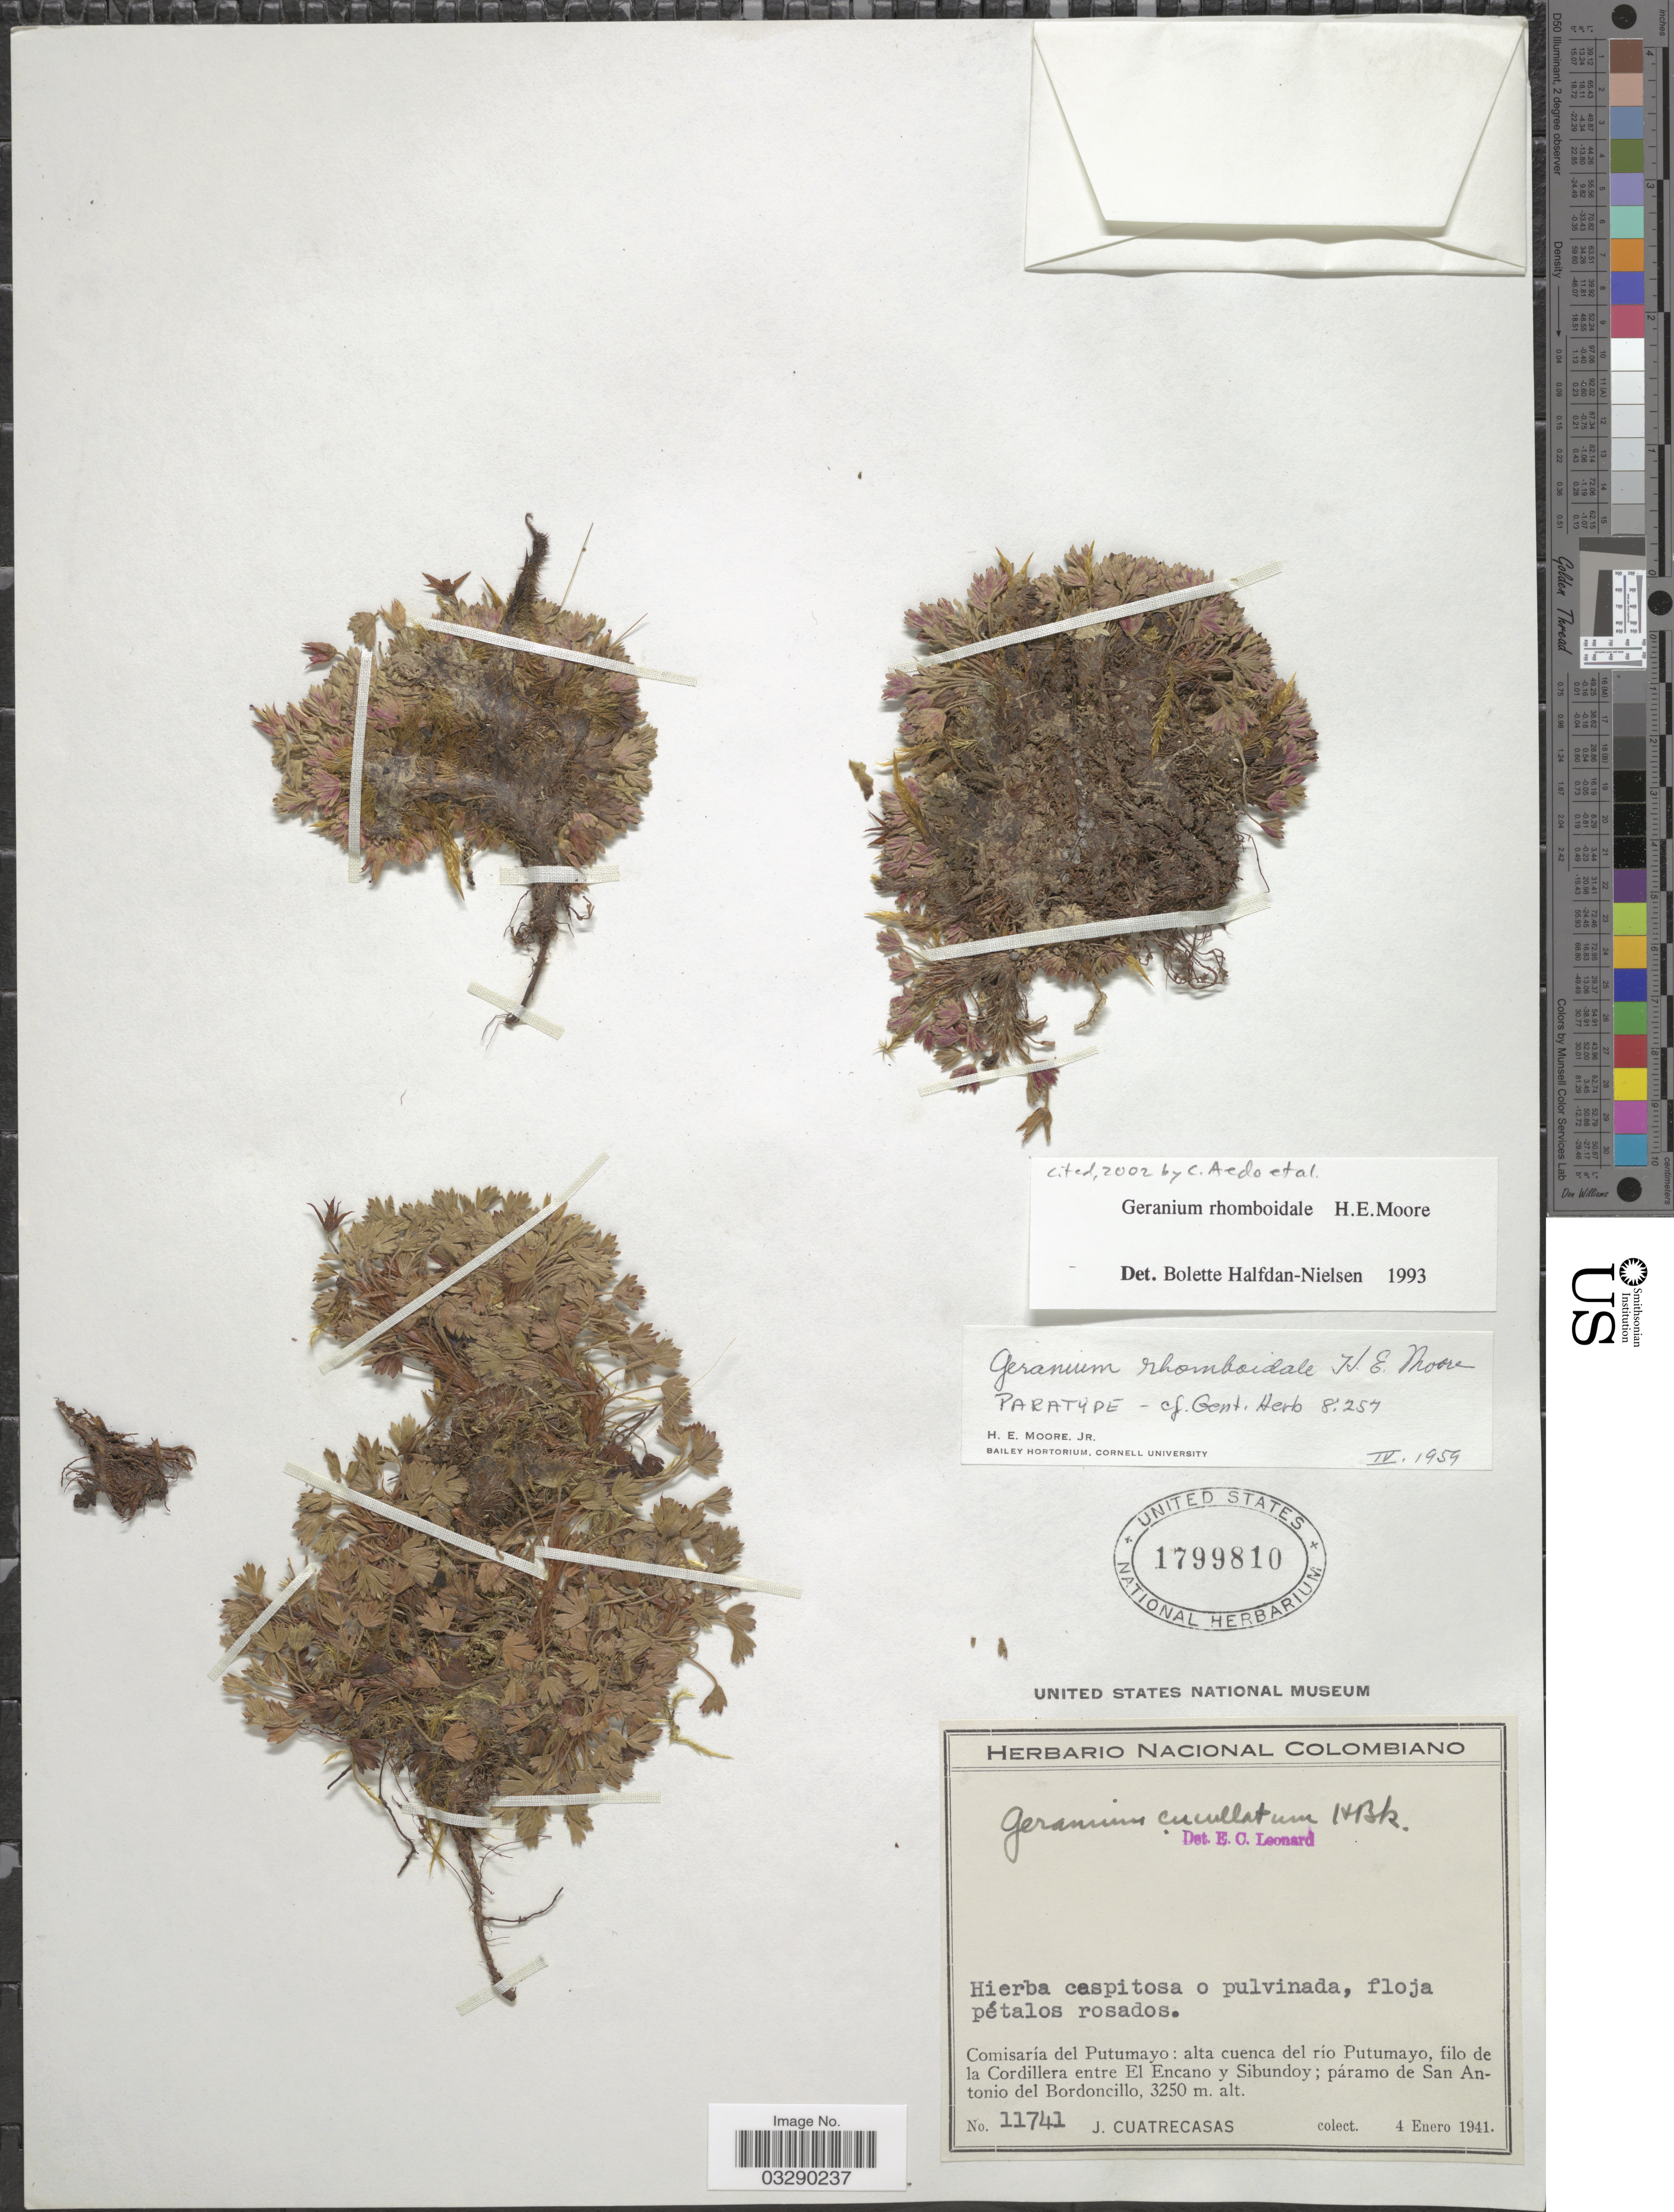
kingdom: Plantae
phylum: Tracheophyta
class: Magnoliopsida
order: Geraniales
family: Geraniaceae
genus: Geranium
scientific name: Geranium rhomboidale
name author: H.E. Moore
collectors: J. Cuatrecasas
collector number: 11741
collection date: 1941-01-04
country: Colombia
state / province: Putumayo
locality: Comisaría del Putumayo: alta cuenca del río Putumayo, filo de la Cordillera entre El Encano y Sibundoy; páramo de San Antonio del Bordoncillo.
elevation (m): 3250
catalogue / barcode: US 1799810